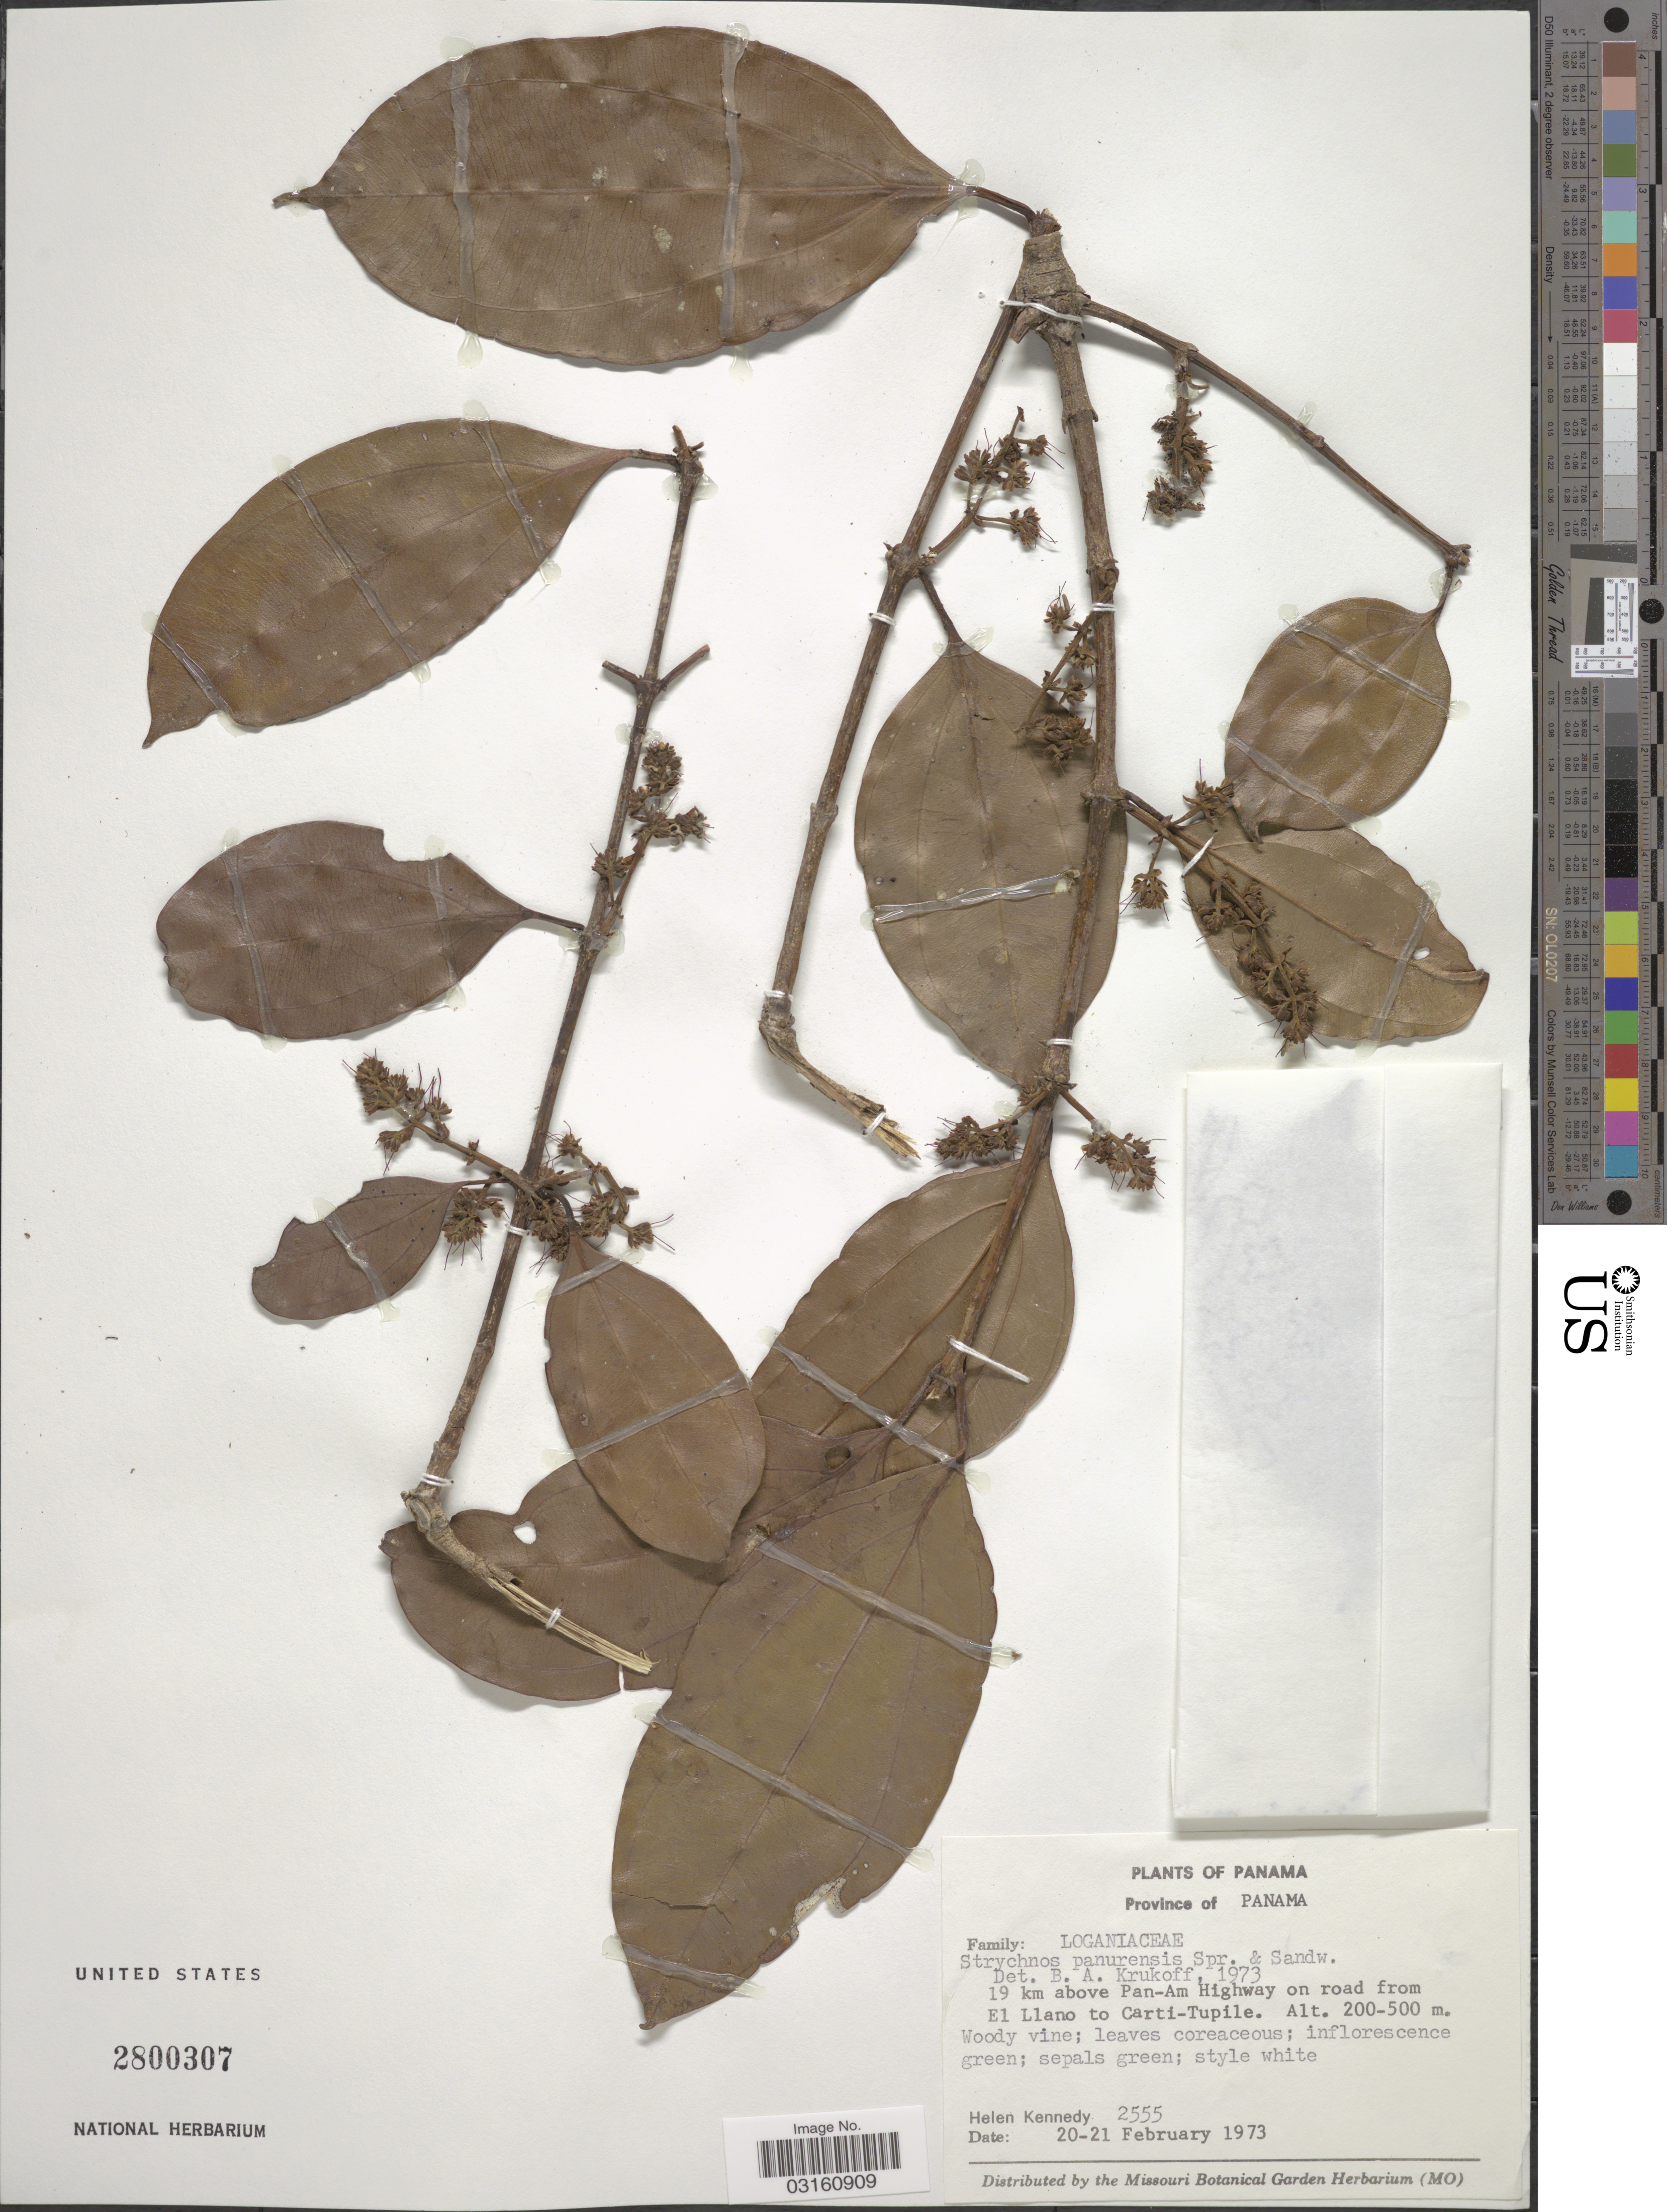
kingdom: Plantae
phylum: Tracheophyta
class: Magnoliopsida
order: Gentianales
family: Loganiaceae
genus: Strychnos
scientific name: Strychnos panurensis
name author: Sprague & Sandwith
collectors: H. Kennedy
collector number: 2555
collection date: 1973-02-20/1973-02-21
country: Panama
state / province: Panamá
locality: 19 km above Pan-Am Highway on road from El Llano to Carti-Tupile.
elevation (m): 200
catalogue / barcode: US 2800307